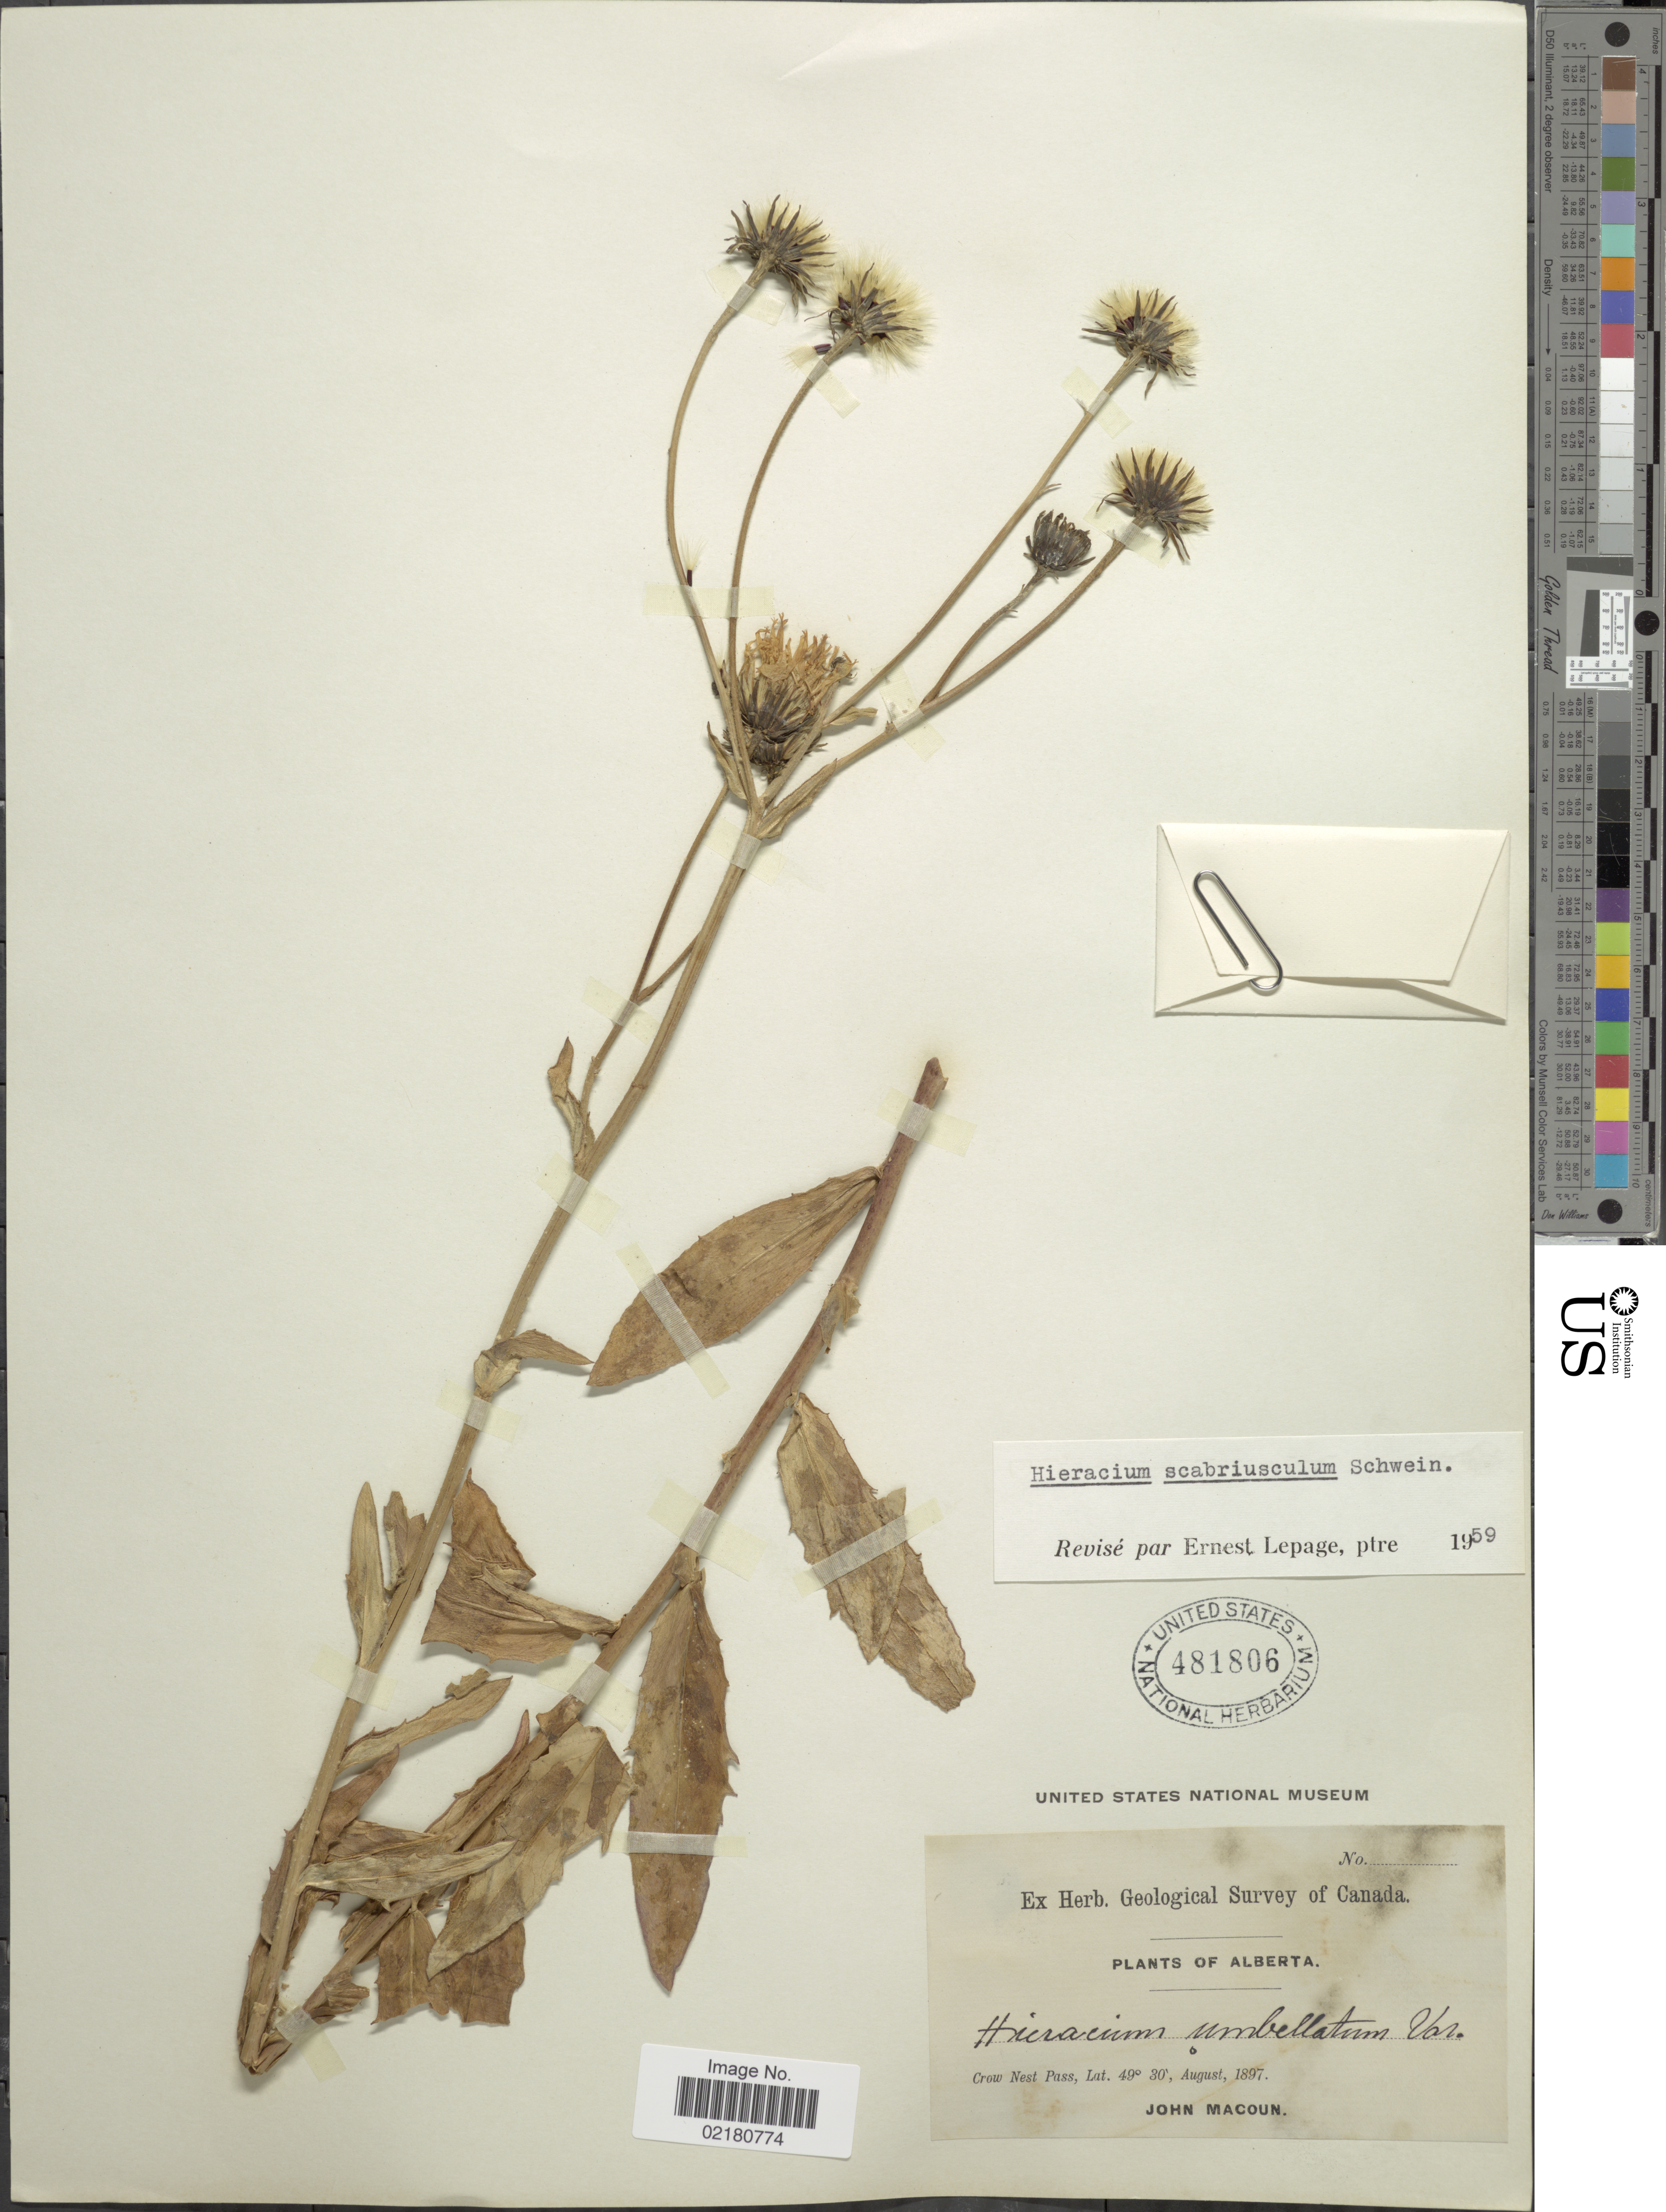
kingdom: Plantae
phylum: Tracheophyta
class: Magnoliopsida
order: Asterales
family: Asteraceae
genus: Hieracium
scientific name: Hieracium umbellatum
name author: L.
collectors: J. Macoun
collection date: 1897-08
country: Canada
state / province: Alberta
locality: Alberta, Crow Nest Pass.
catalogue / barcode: US 481806